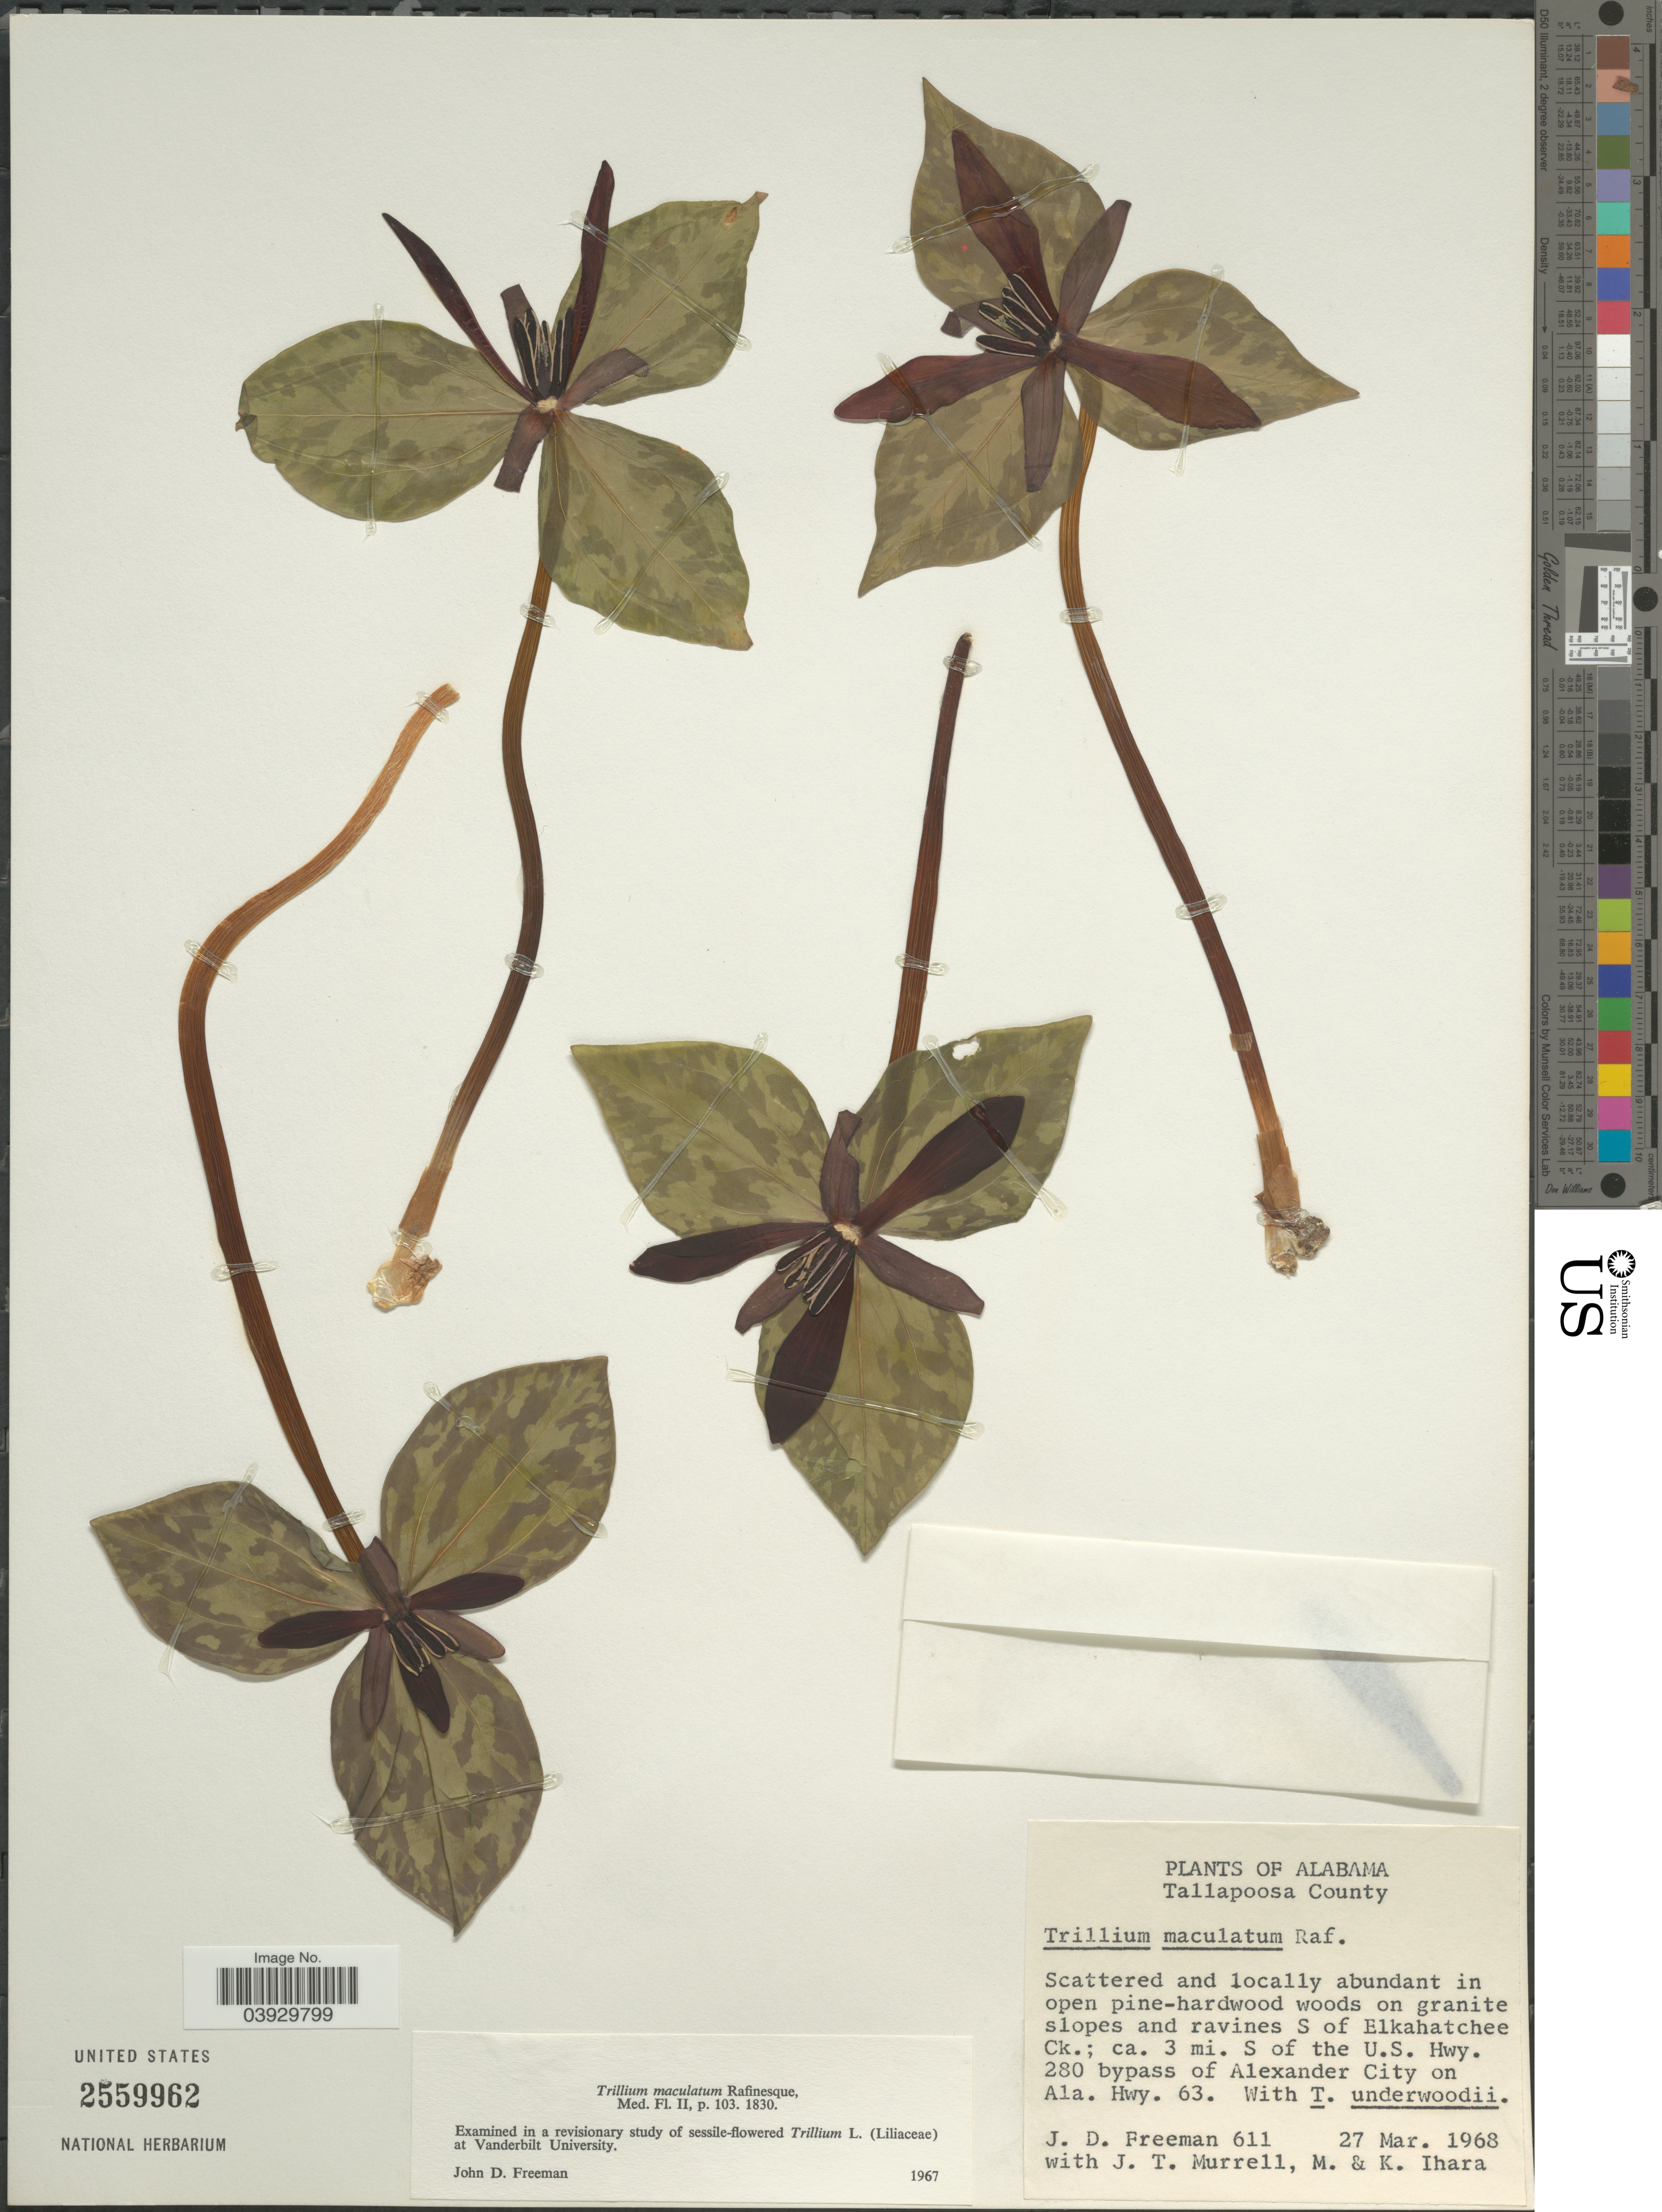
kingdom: Plantae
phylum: Tracheophyta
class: Liliopsida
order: Liliales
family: Melanthiaceae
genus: Trillium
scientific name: Trillium maculatum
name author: Raf.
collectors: J. Freeman, J. Murrell, M. Ihara & K. Ihara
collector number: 611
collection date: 1968-03-27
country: United States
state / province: Alabama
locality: Tallapoosa County. S of Elkahatchee Ck.; ca. 3 mi. S of the U.S. Hwy. 280 bypass of Alexander City on Ala. Hwy. 63.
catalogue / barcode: US 2559962